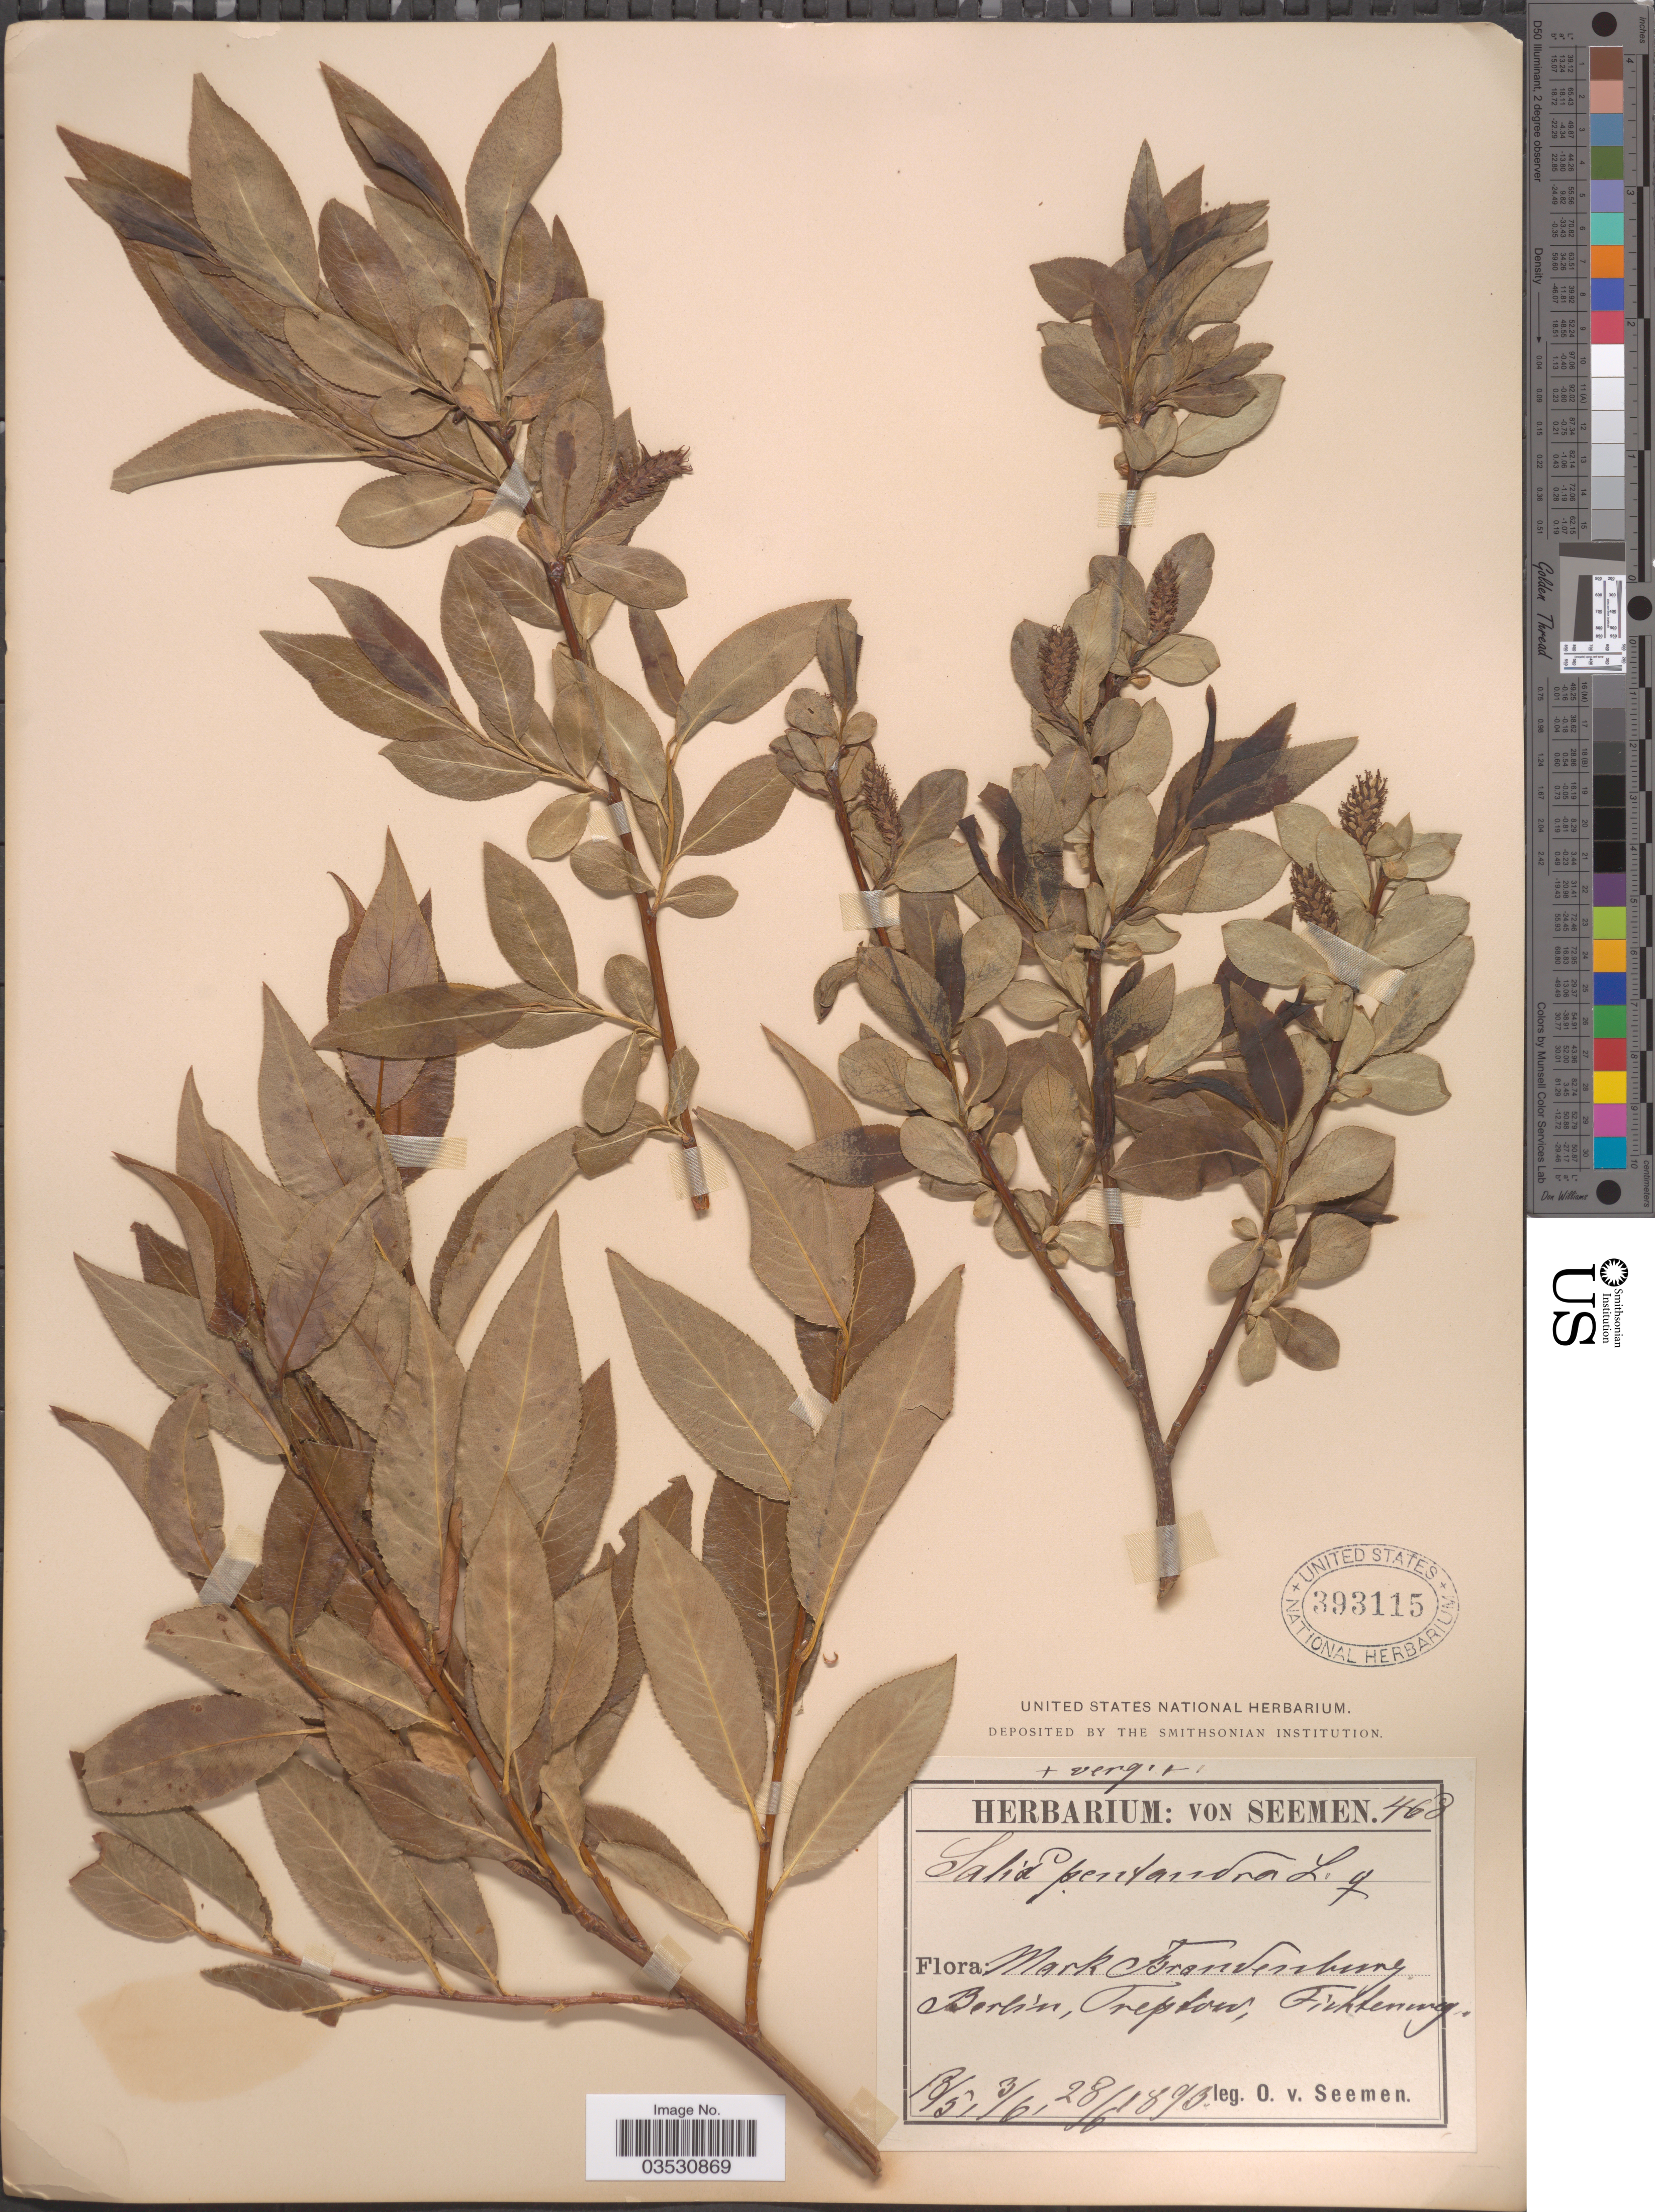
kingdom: Plantae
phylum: Tracheophyta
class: Magnoliopsida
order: Malpighiales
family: Salicaceae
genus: Salix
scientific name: Salix pentandra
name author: L.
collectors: K. O. von Seemen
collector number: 468*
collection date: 1893-05-13/1893-06-28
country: Germany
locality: Mark Brandenburg, Berlin, Treptow, Fichtenweg.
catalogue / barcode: US 393115